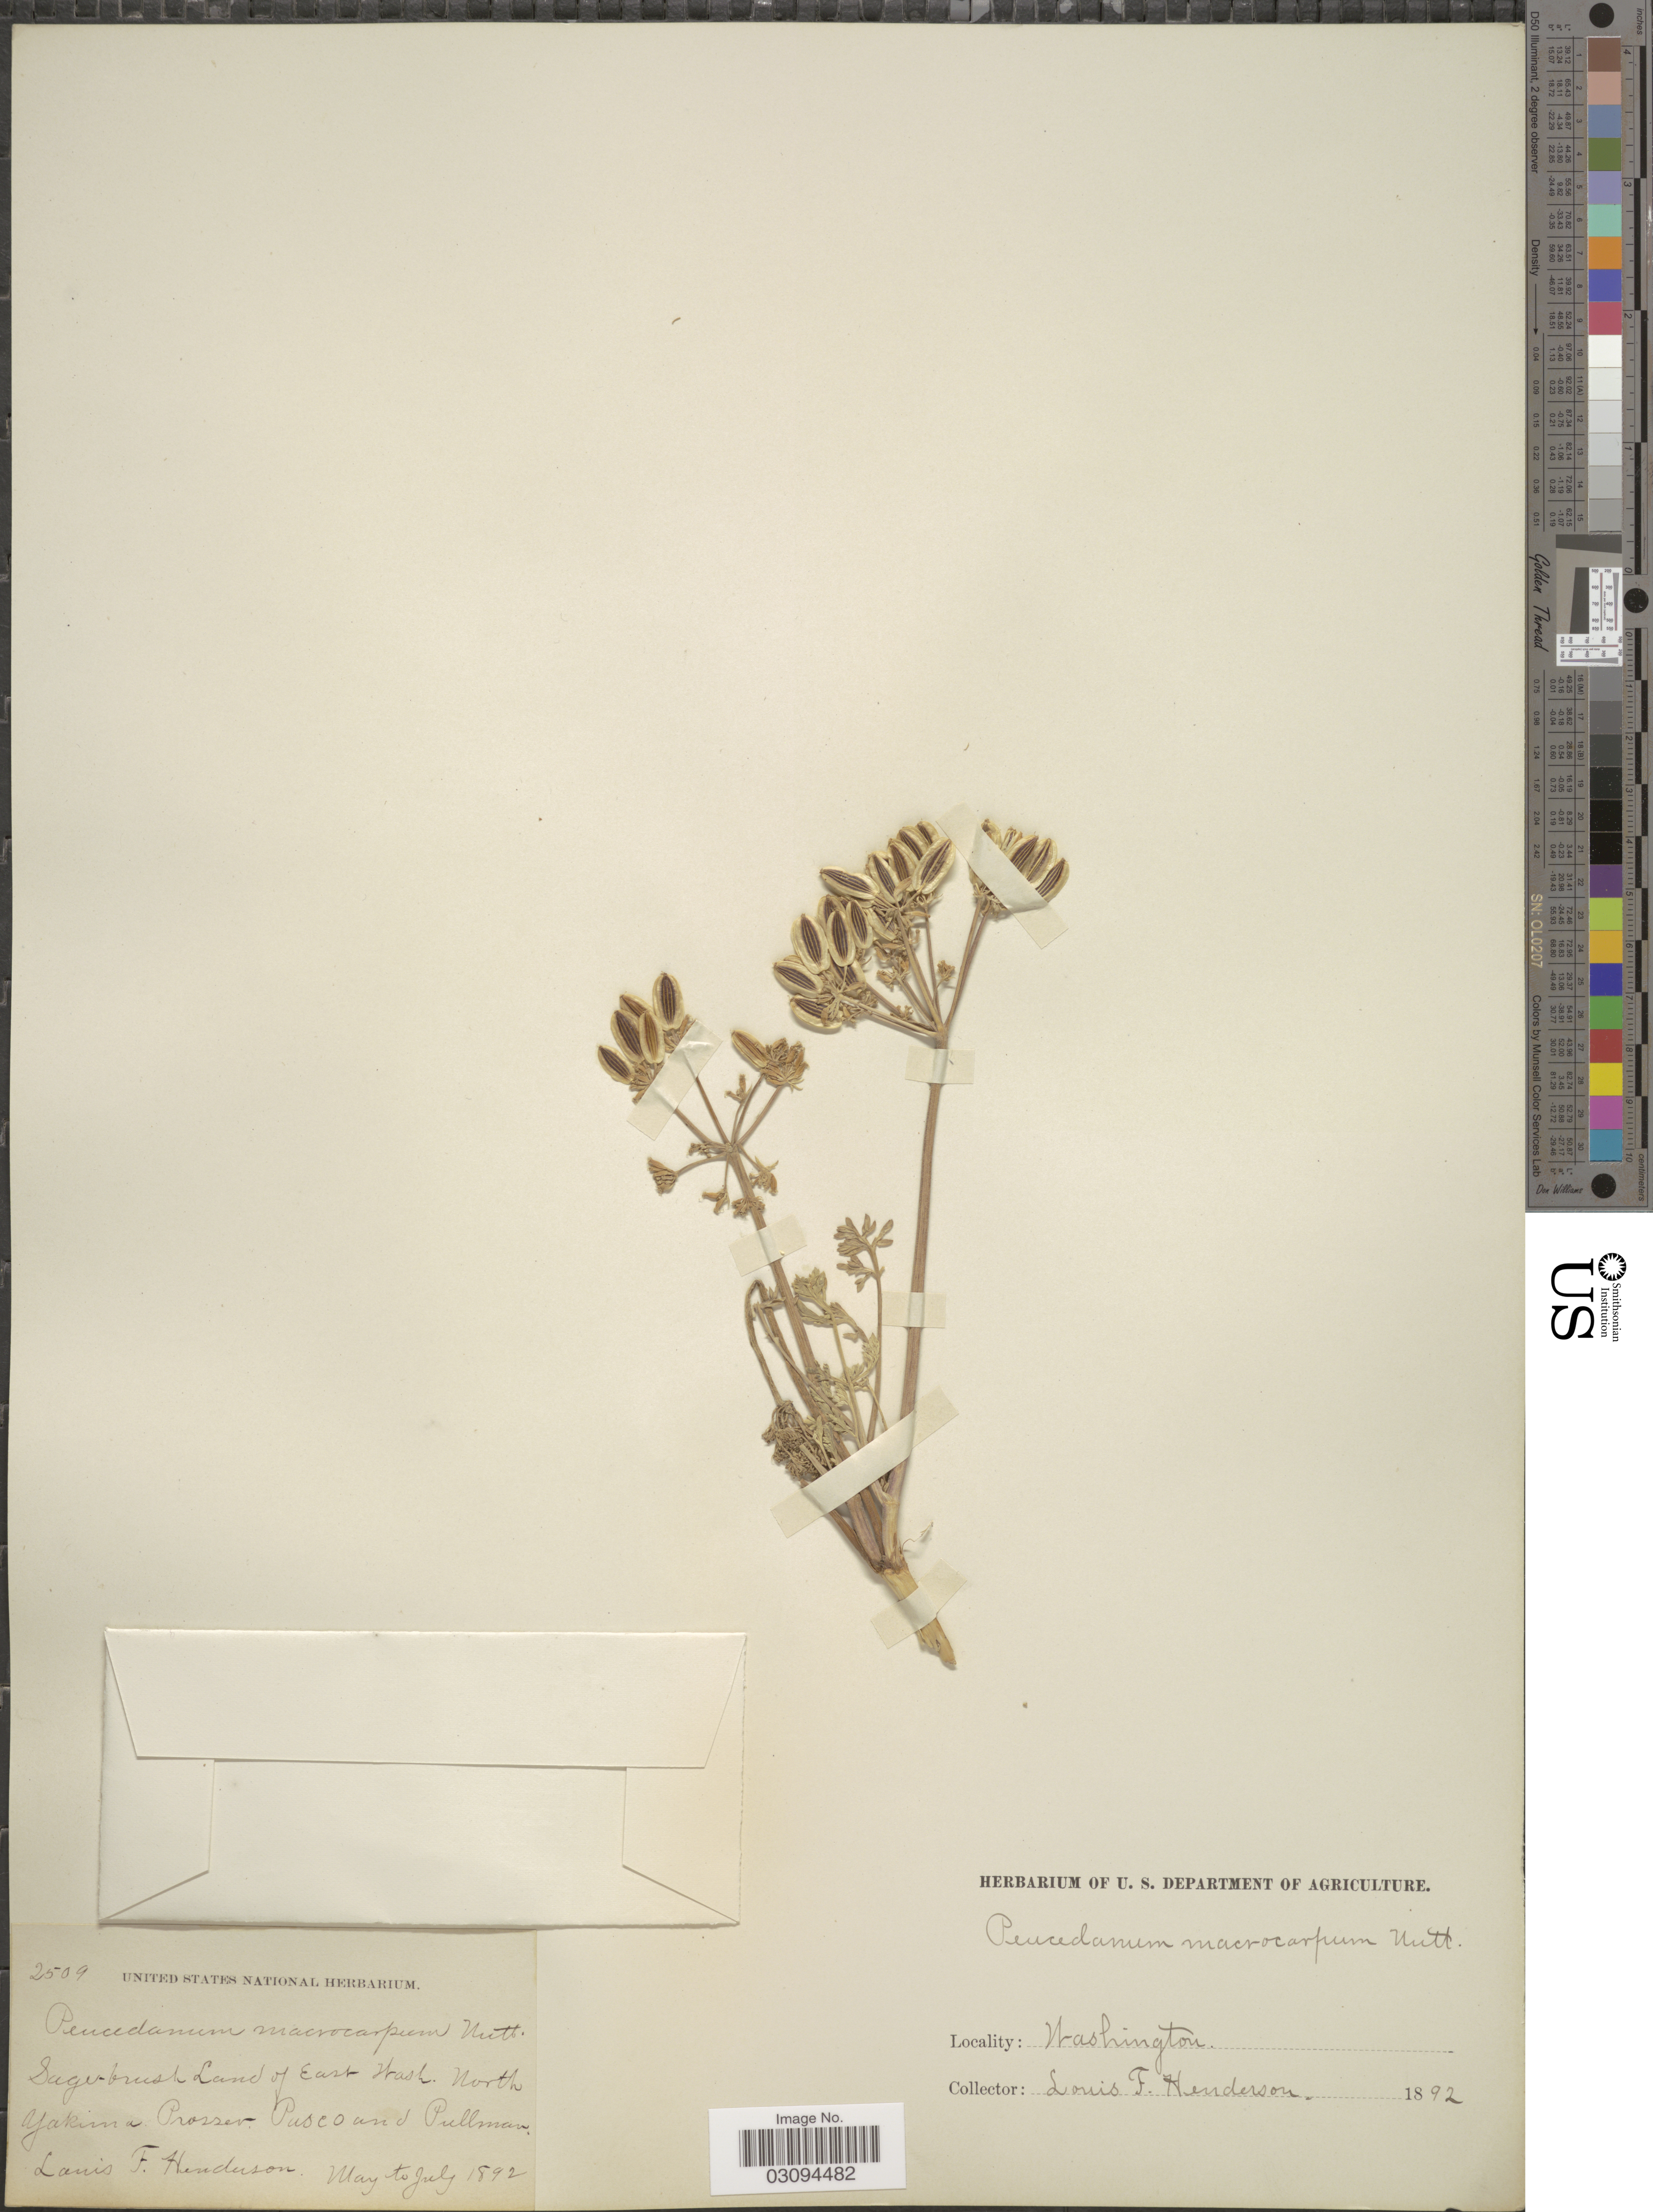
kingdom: Plantae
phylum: Tracheophyta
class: Magnoliopsida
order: Apiales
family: Apiaceae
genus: Lomatium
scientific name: Lomatium macrocarpum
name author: (Hook. et al.) J.M. Coult. & Rose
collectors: L. Henderson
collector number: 2509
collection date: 1892-05/1892-07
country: United States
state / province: Washington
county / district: Yakima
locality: Sage-brush Land of East Wash. North Yakima, Prosser, Pasco and Pullman.